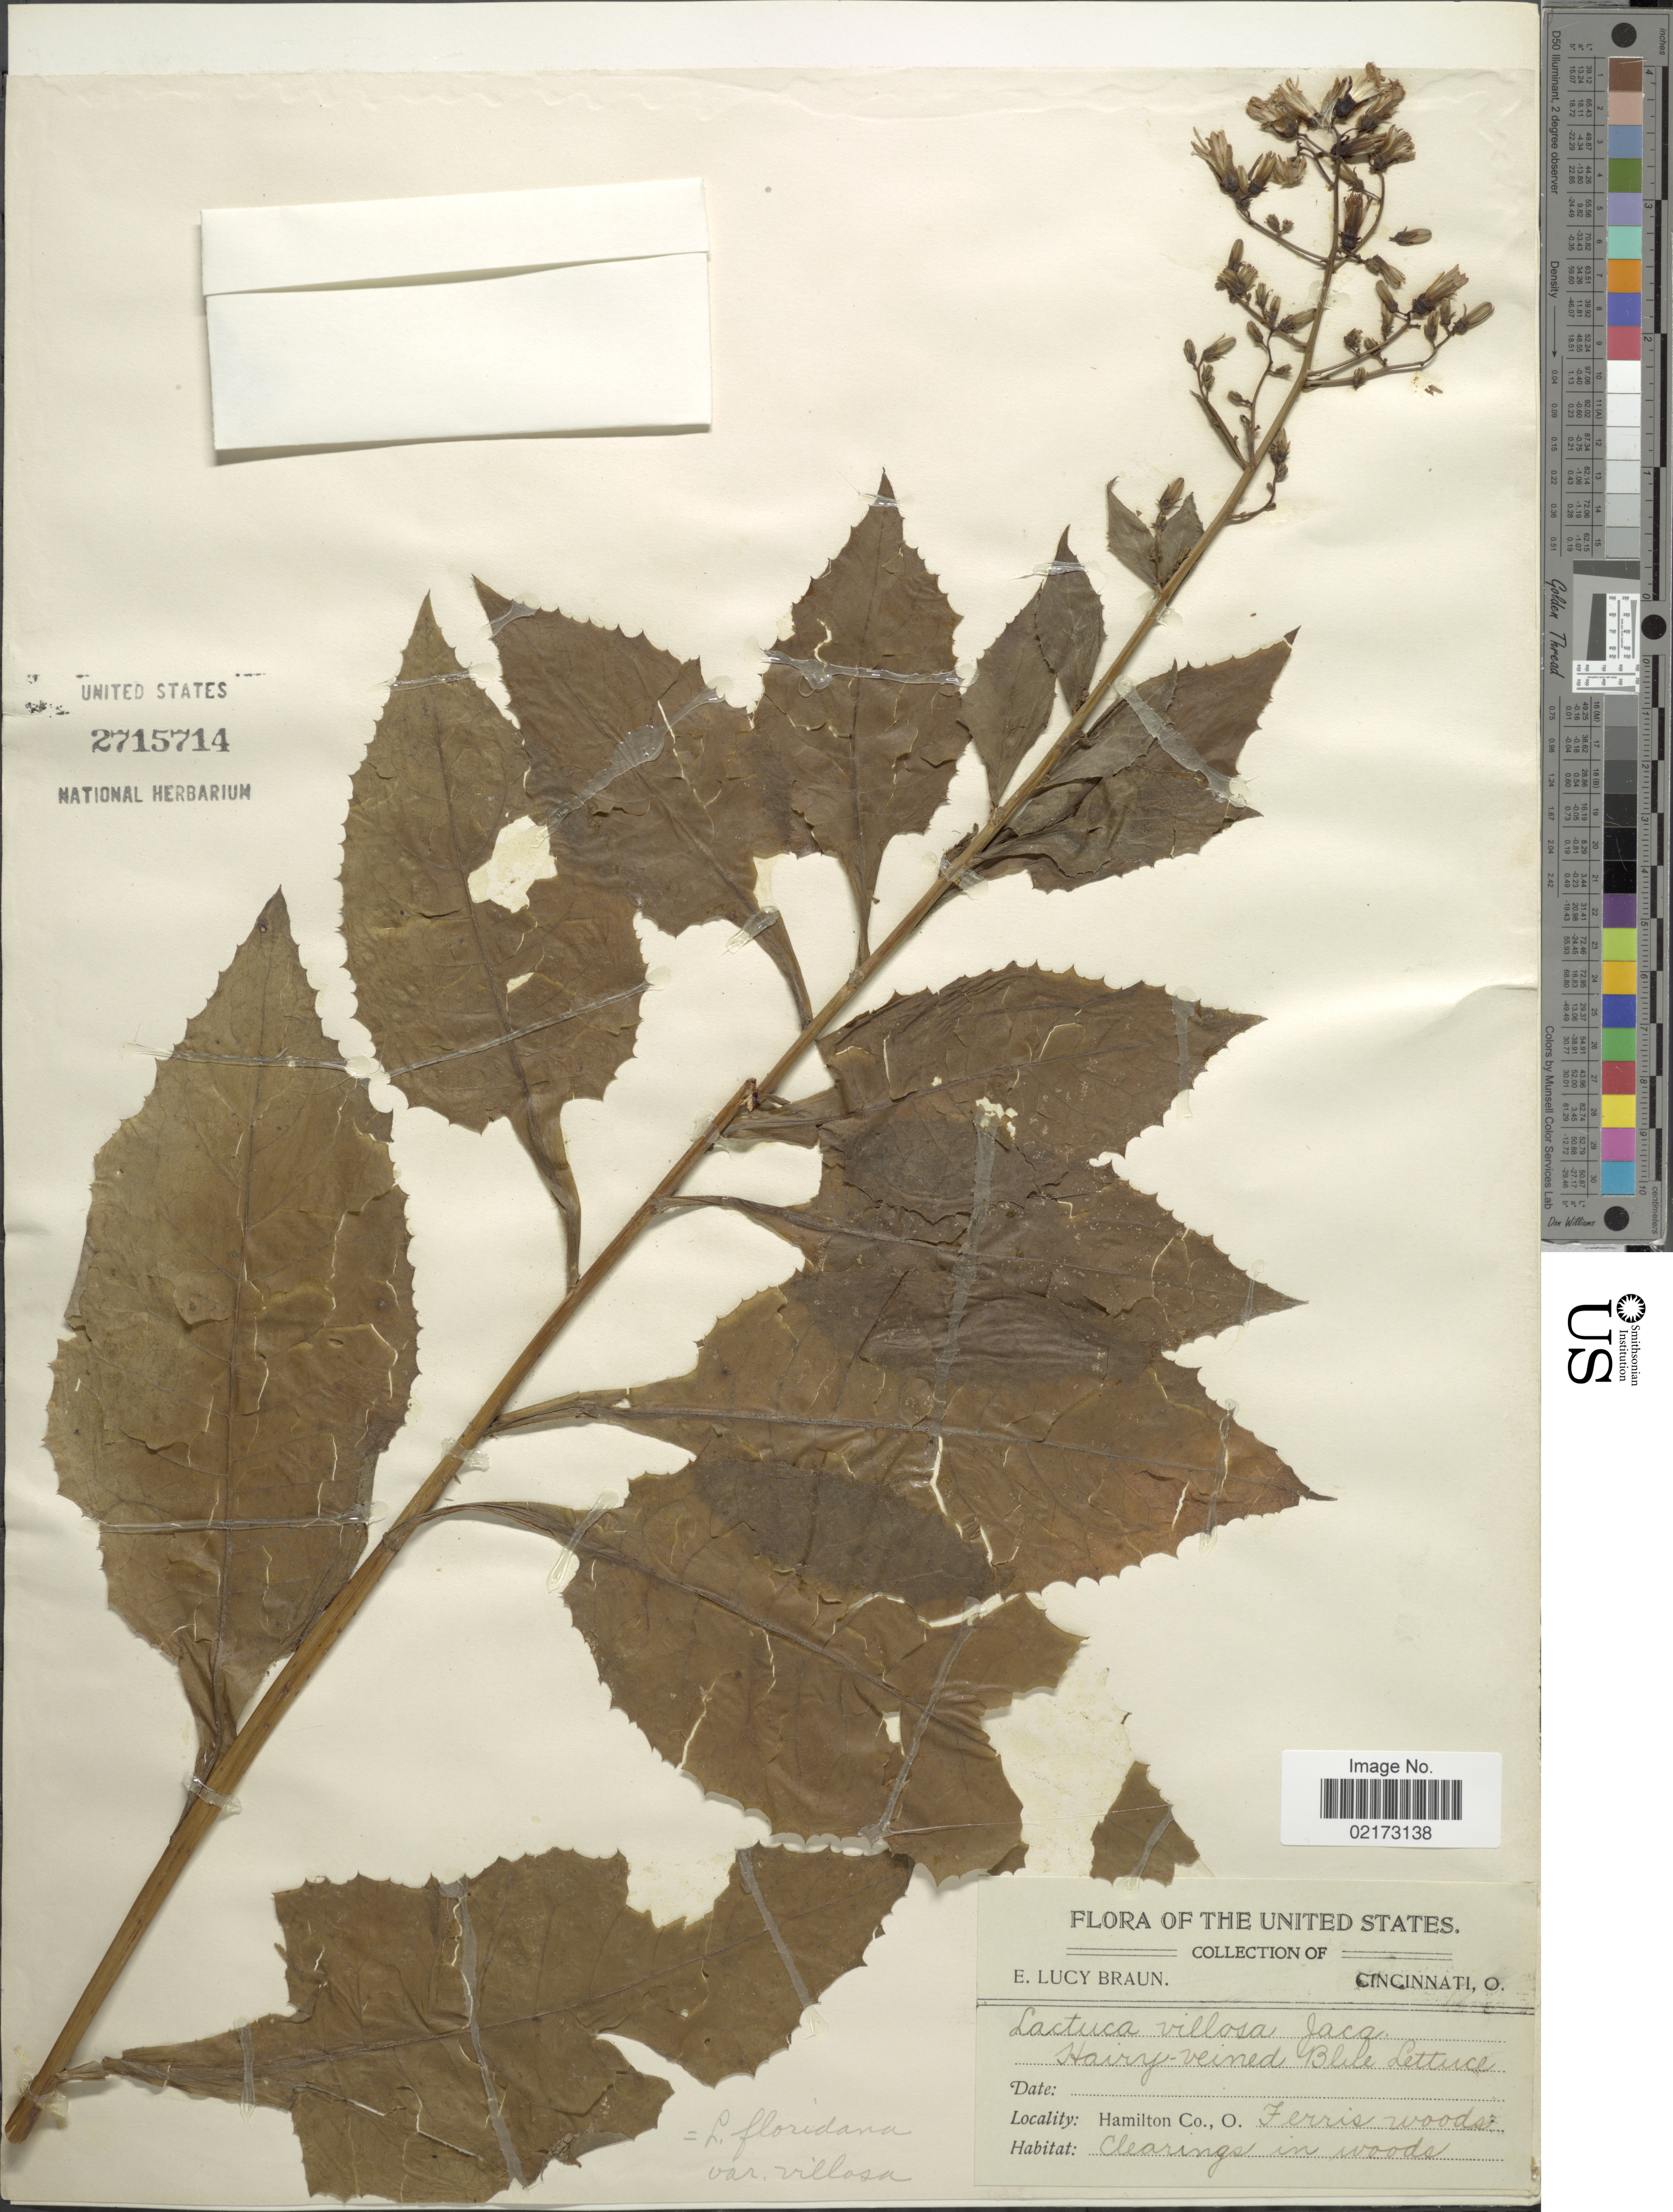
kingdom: Plantae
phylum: Tracheophyta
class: Magnoliopsida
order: Asterales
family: Asteraceae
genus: Lactuca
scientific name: Lactuca floridana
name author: (L.) Gaertn.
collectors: E. L. Braun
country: United States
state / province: Ohio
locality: The United States, Hamilton Co., O., Ferris Woods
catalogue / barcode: US 2715714